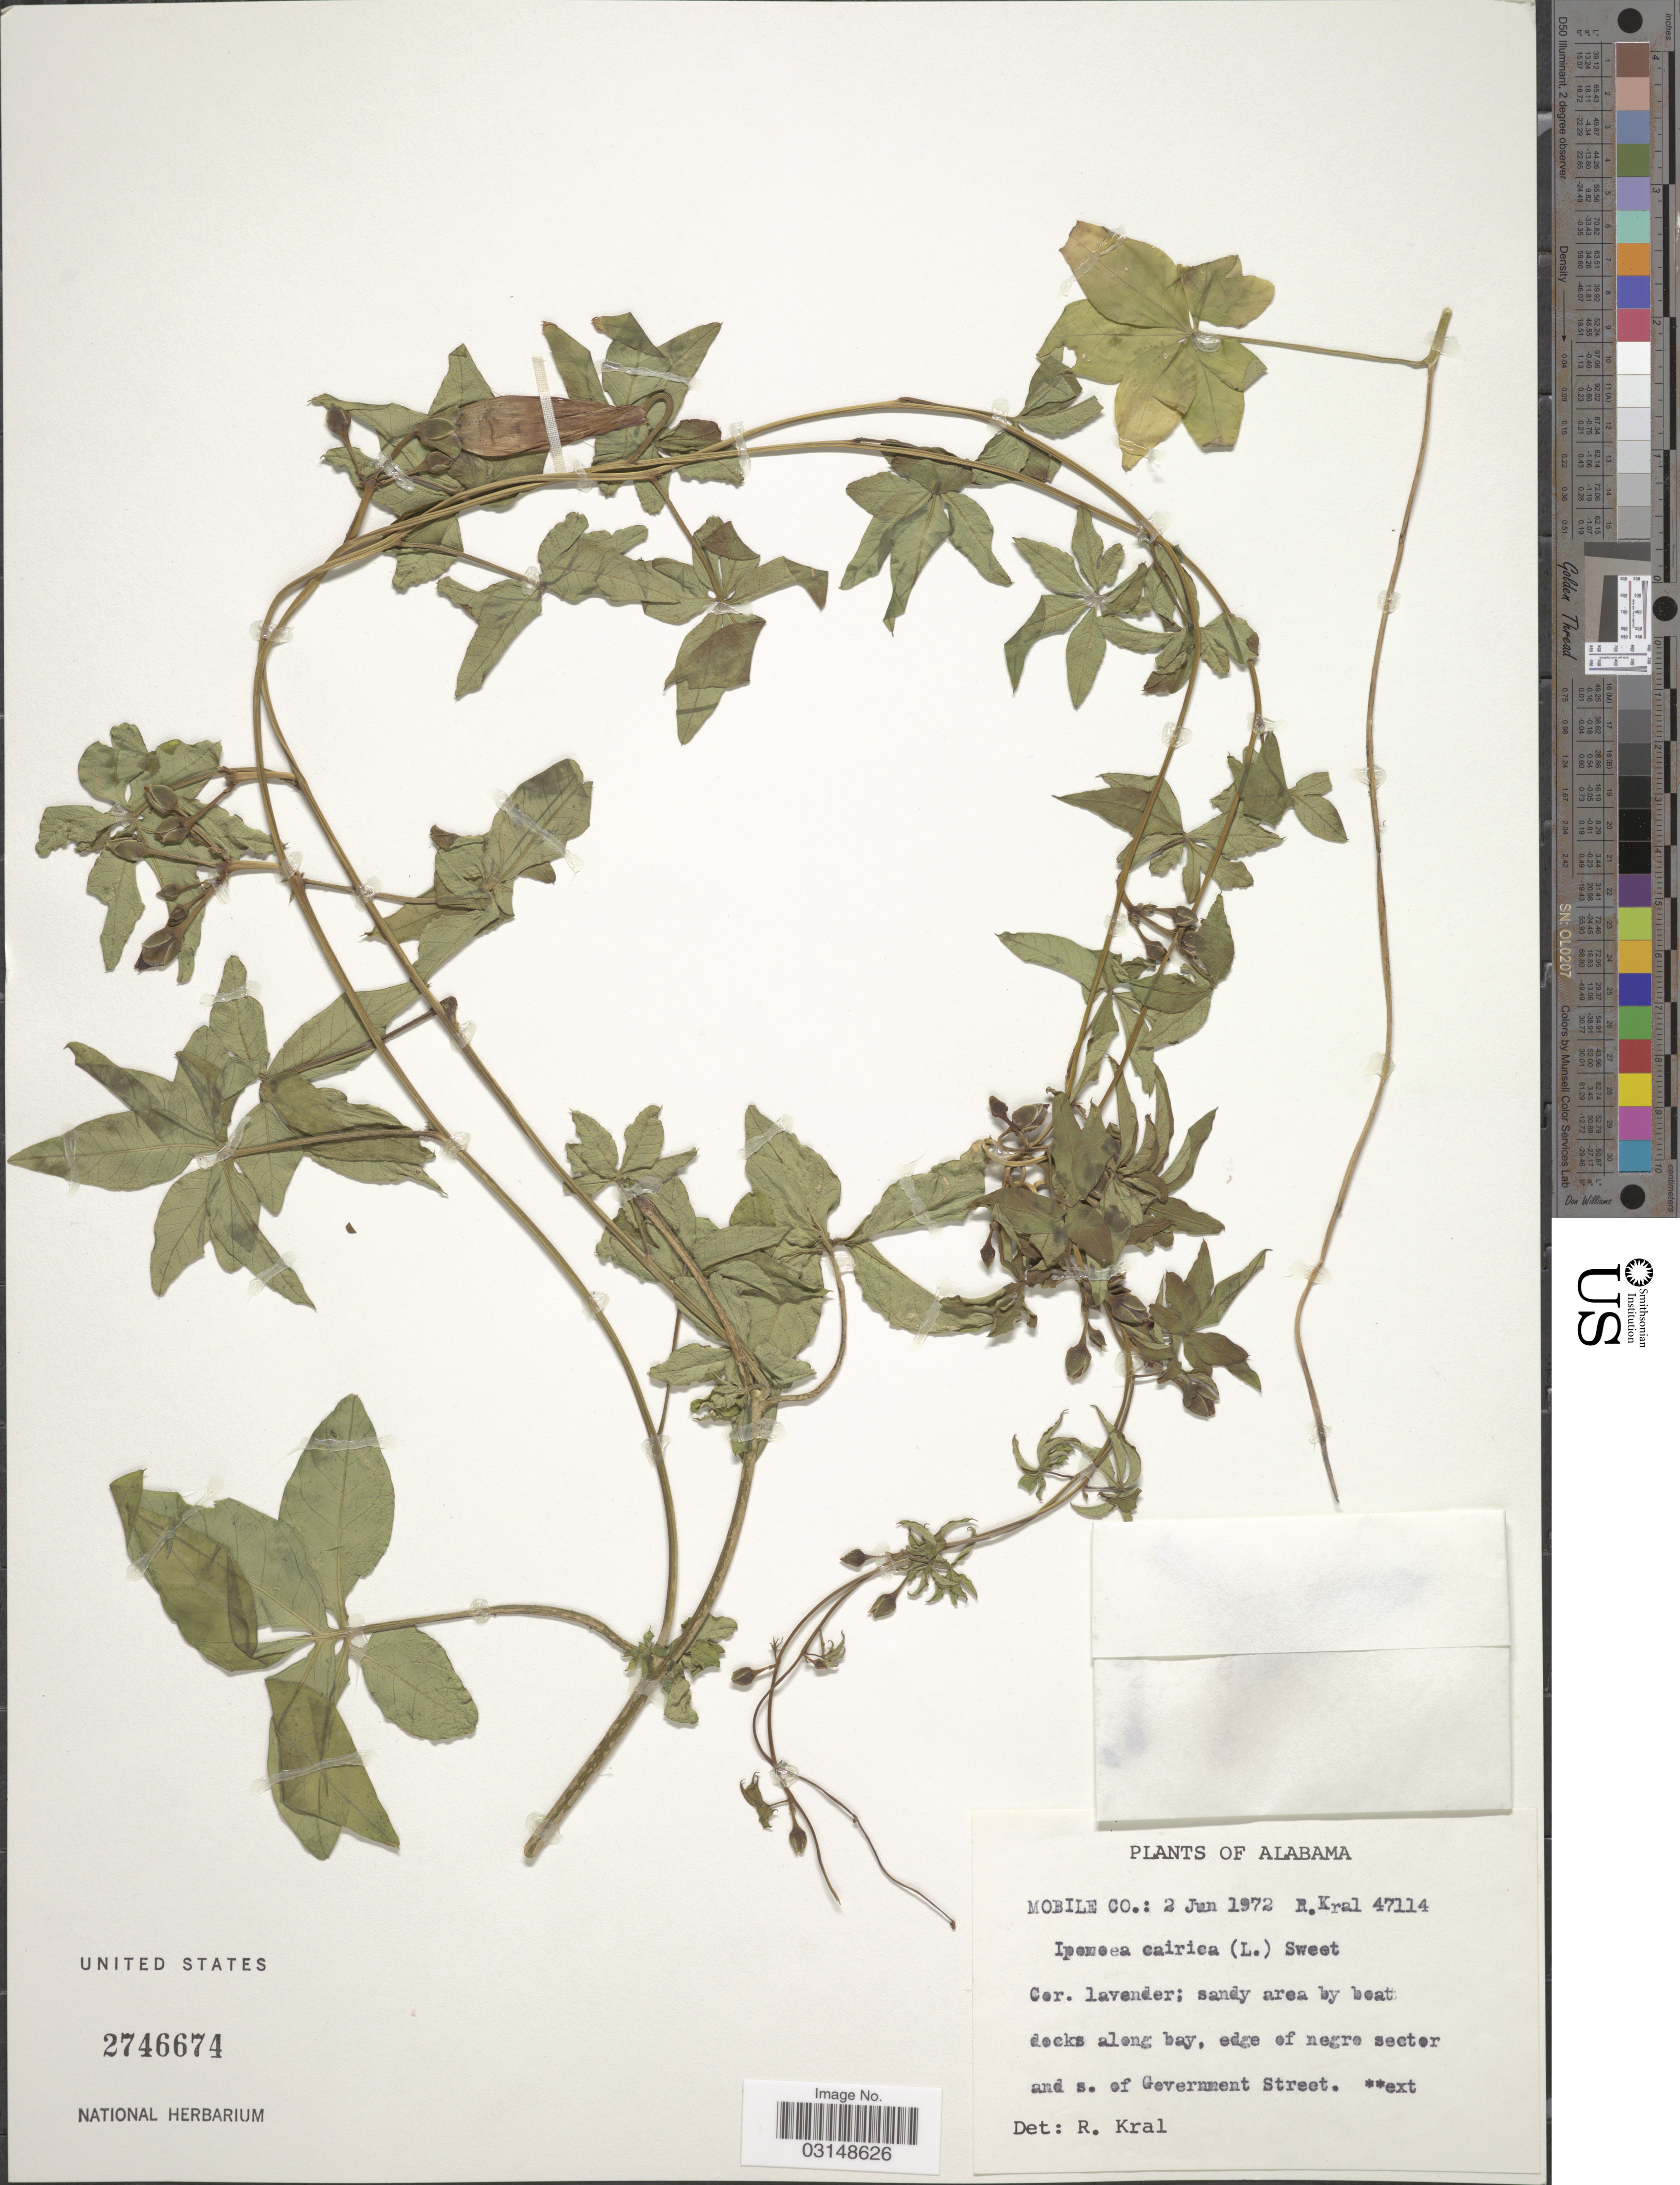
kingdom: Plantae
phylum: Tracheophyta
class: Magnoliopsida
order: Solanales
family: Convolvulaceae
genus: Ipomoea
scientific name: Ipomoea cairica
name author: (L.) Sweet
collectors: R. Kral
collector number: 47114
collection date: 1972-06-02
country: United States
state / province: Alabama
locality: Mobile Co.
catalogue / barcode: US 2746674